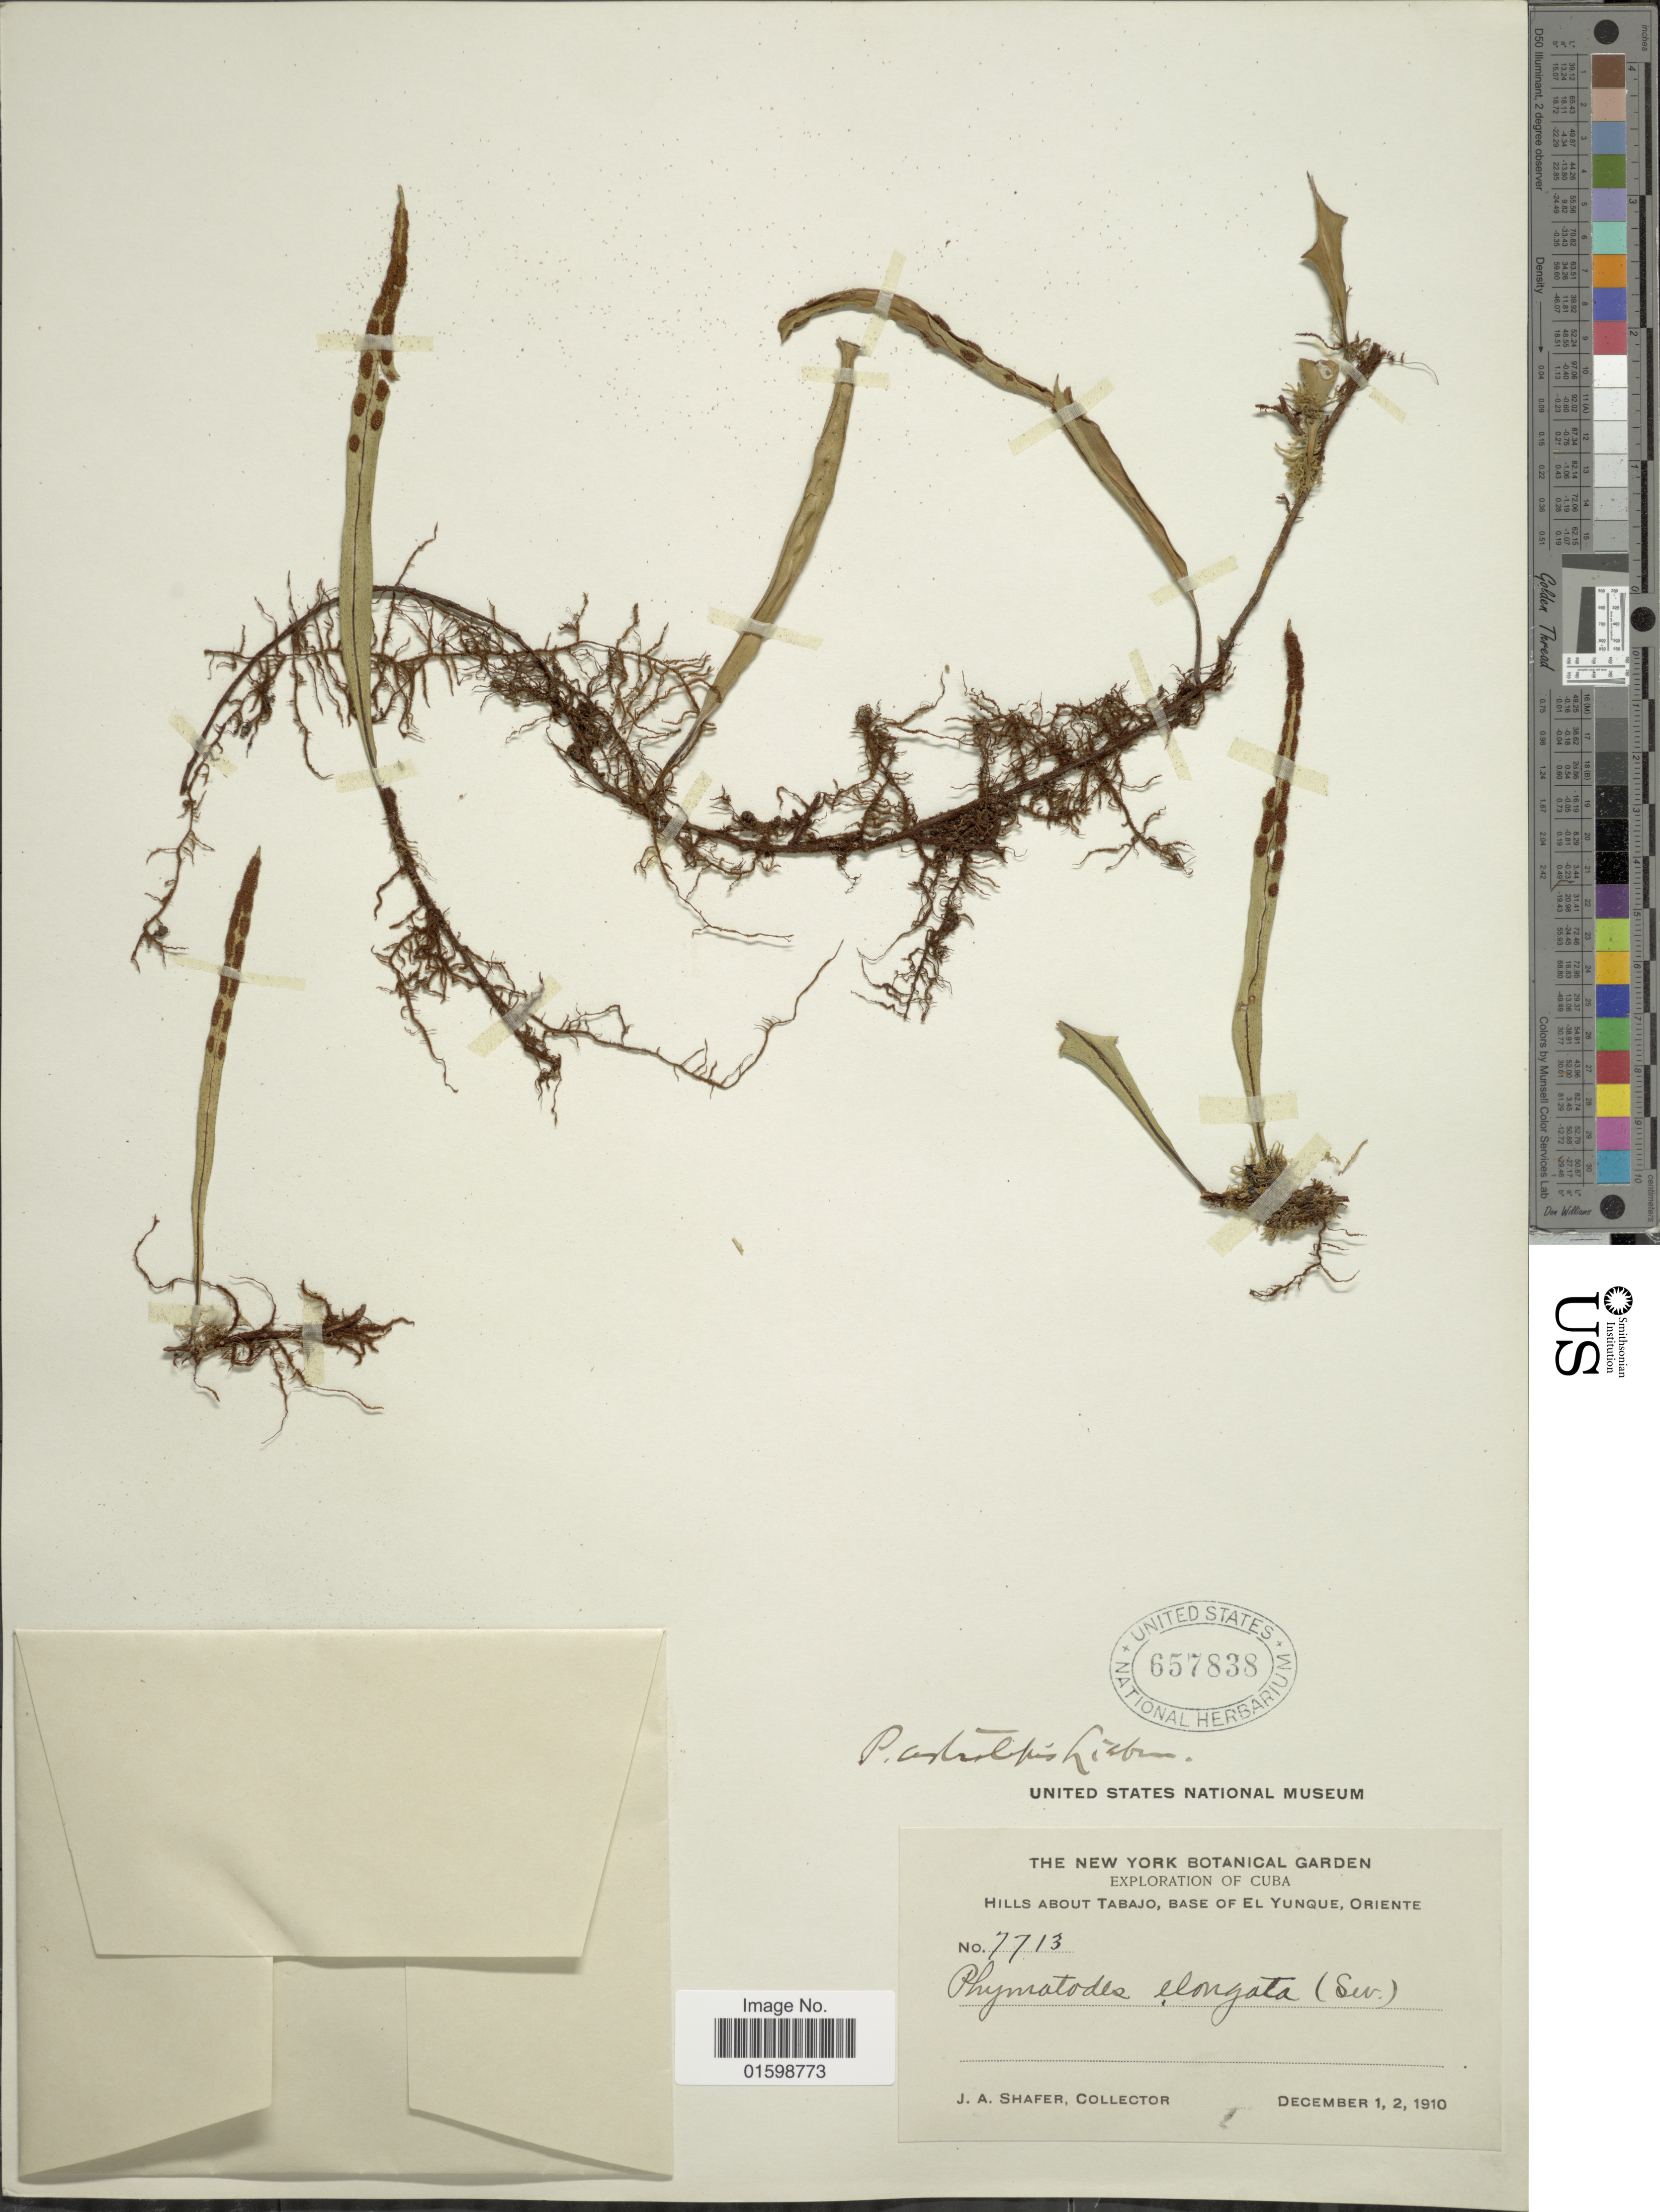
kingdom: Plantae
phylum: Tracheophyta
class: Polypodiopsida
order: Polypodiales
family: Polypodiaceae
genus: Pleopeltis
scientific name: Pleopeltis astrolepis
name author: (Liebm.) E. Fourn.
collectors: J. A. Shafer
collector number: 7713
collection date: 1910-12-01/1910-12-02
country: Cuba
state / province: Oriente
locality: Hills about Tabajo, Base of El Yunque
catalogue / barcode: US 657838